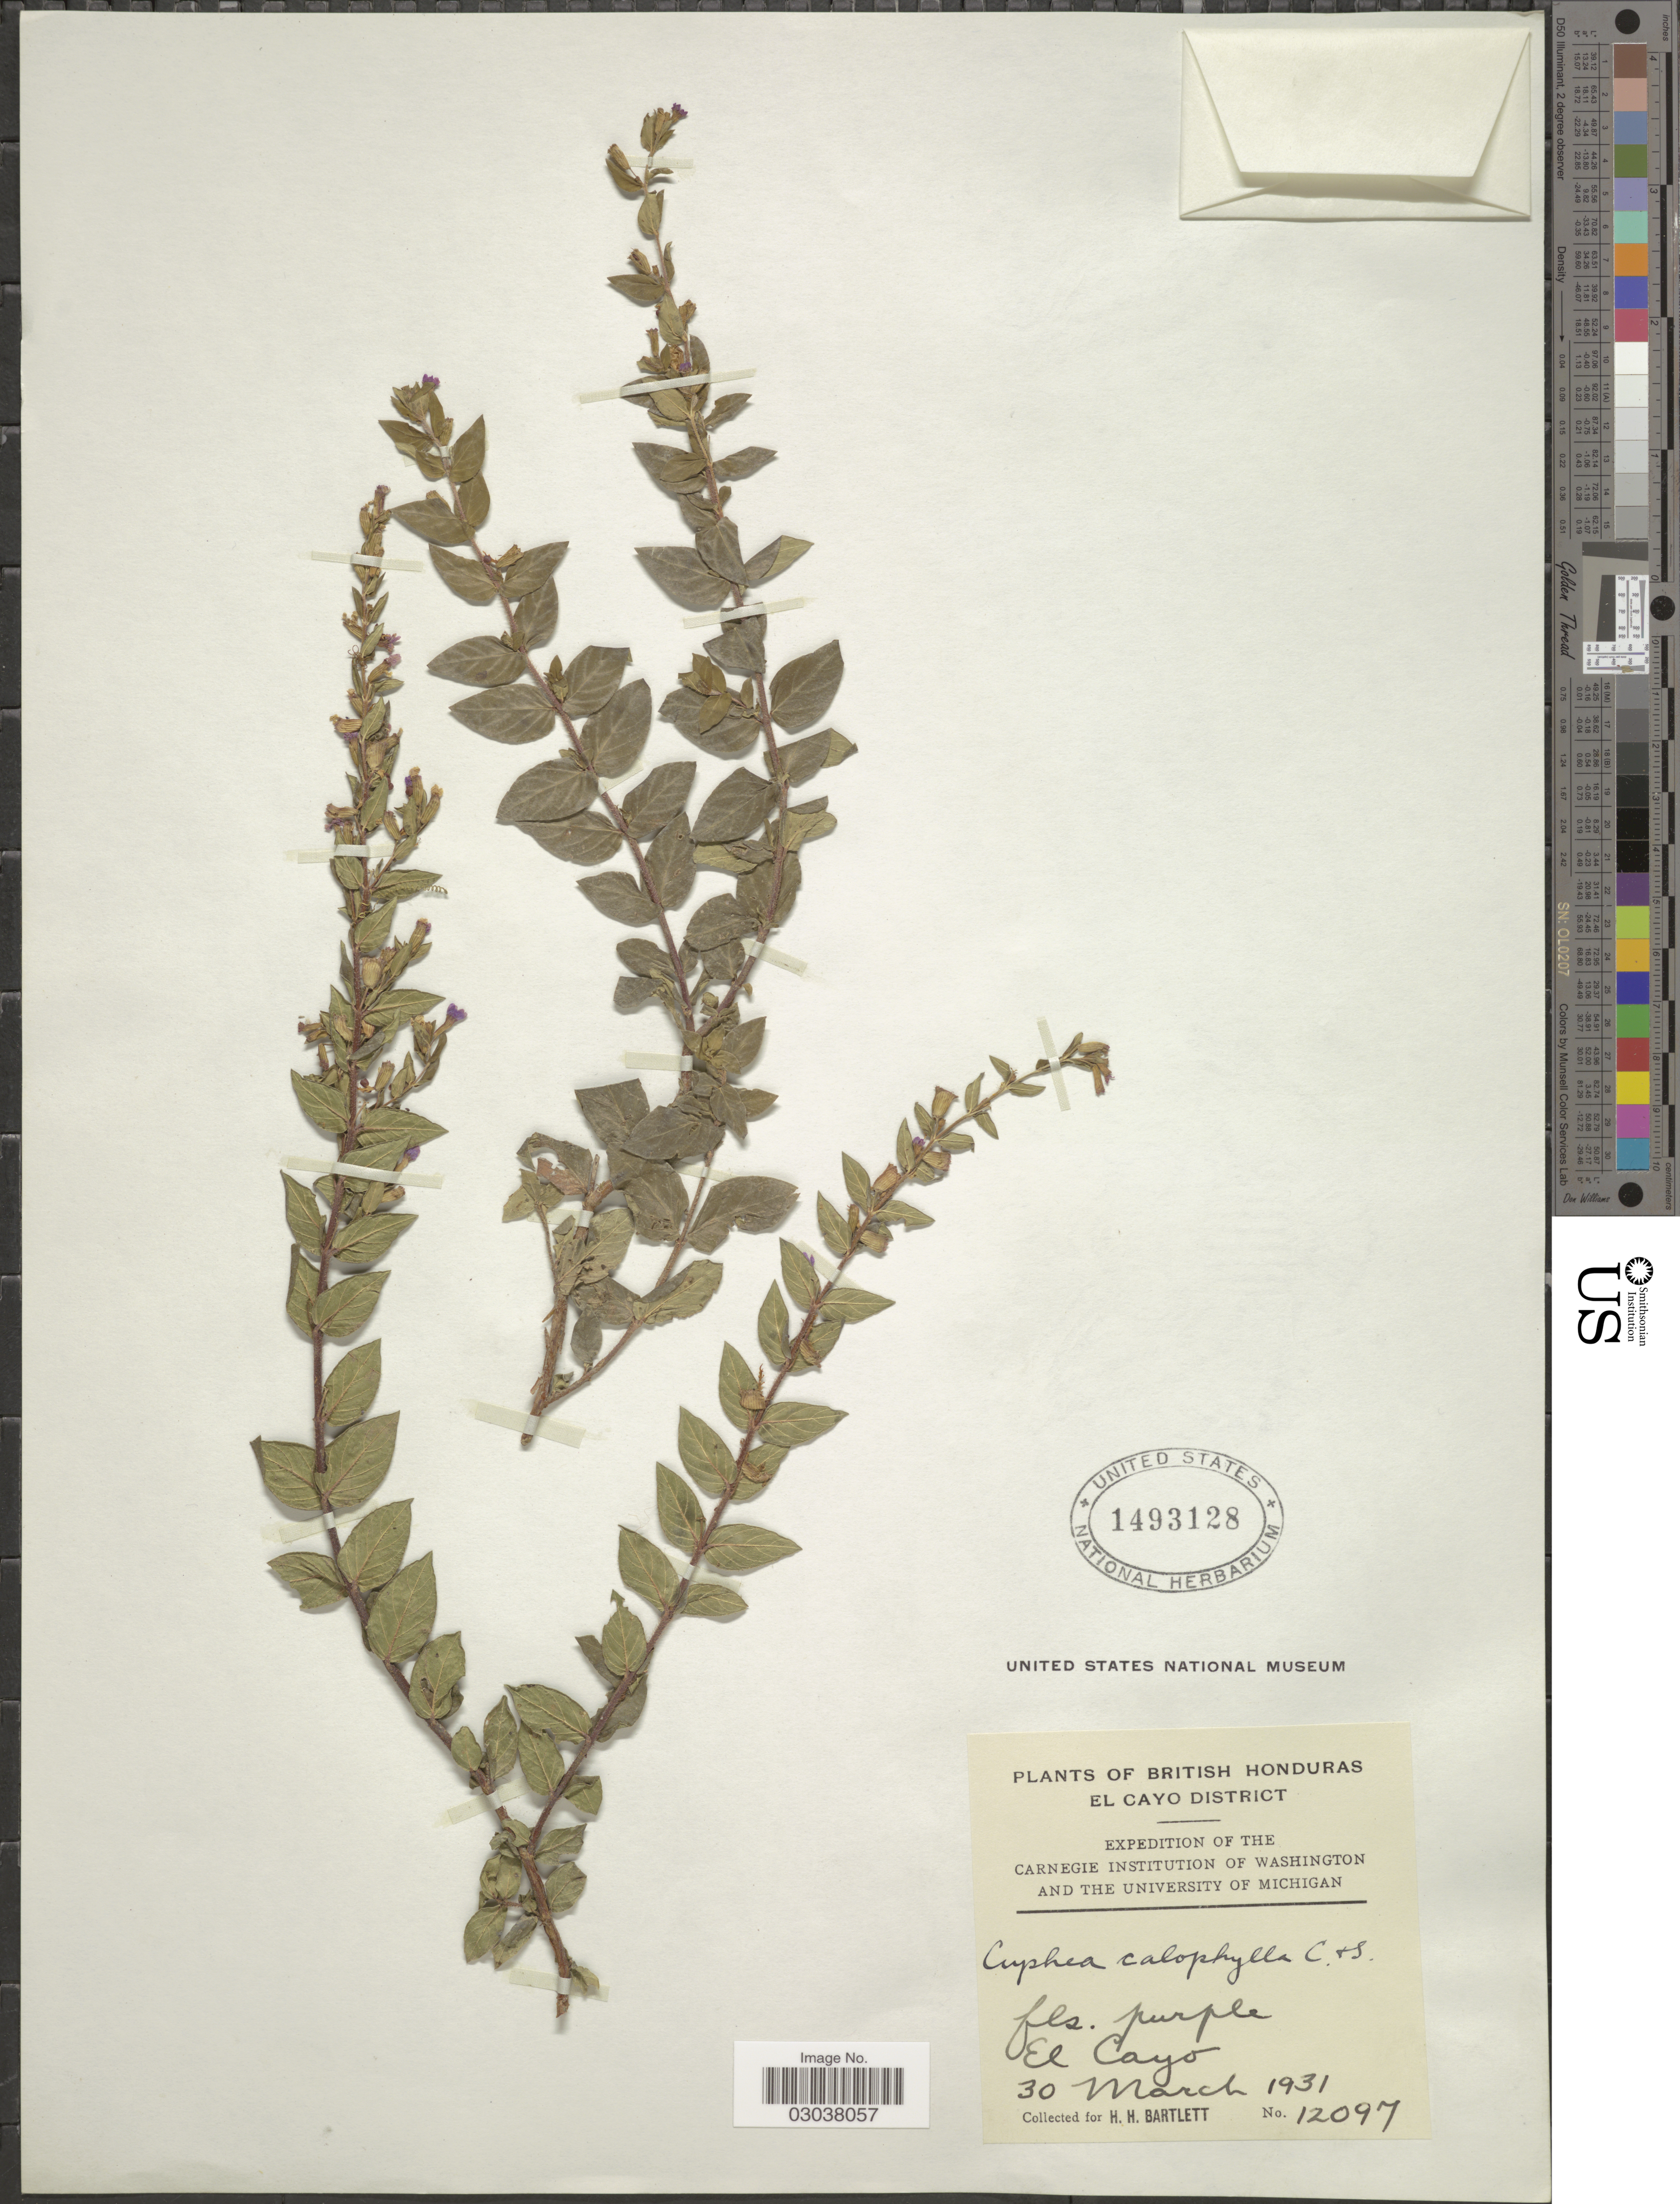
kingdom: Plantae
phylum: Tracheophyta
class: Magnoliopsida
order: Myrtales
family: Lythraceae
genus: Cuphea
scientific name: Cuphea calophylla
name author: Cham. & Schltdl.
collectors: H. H. Bartlett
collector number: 12097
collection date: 1931-03-30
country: Belize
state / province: Cayo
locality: British Honduras. El Cayo District. El Cayo.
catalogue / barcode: US 1493128